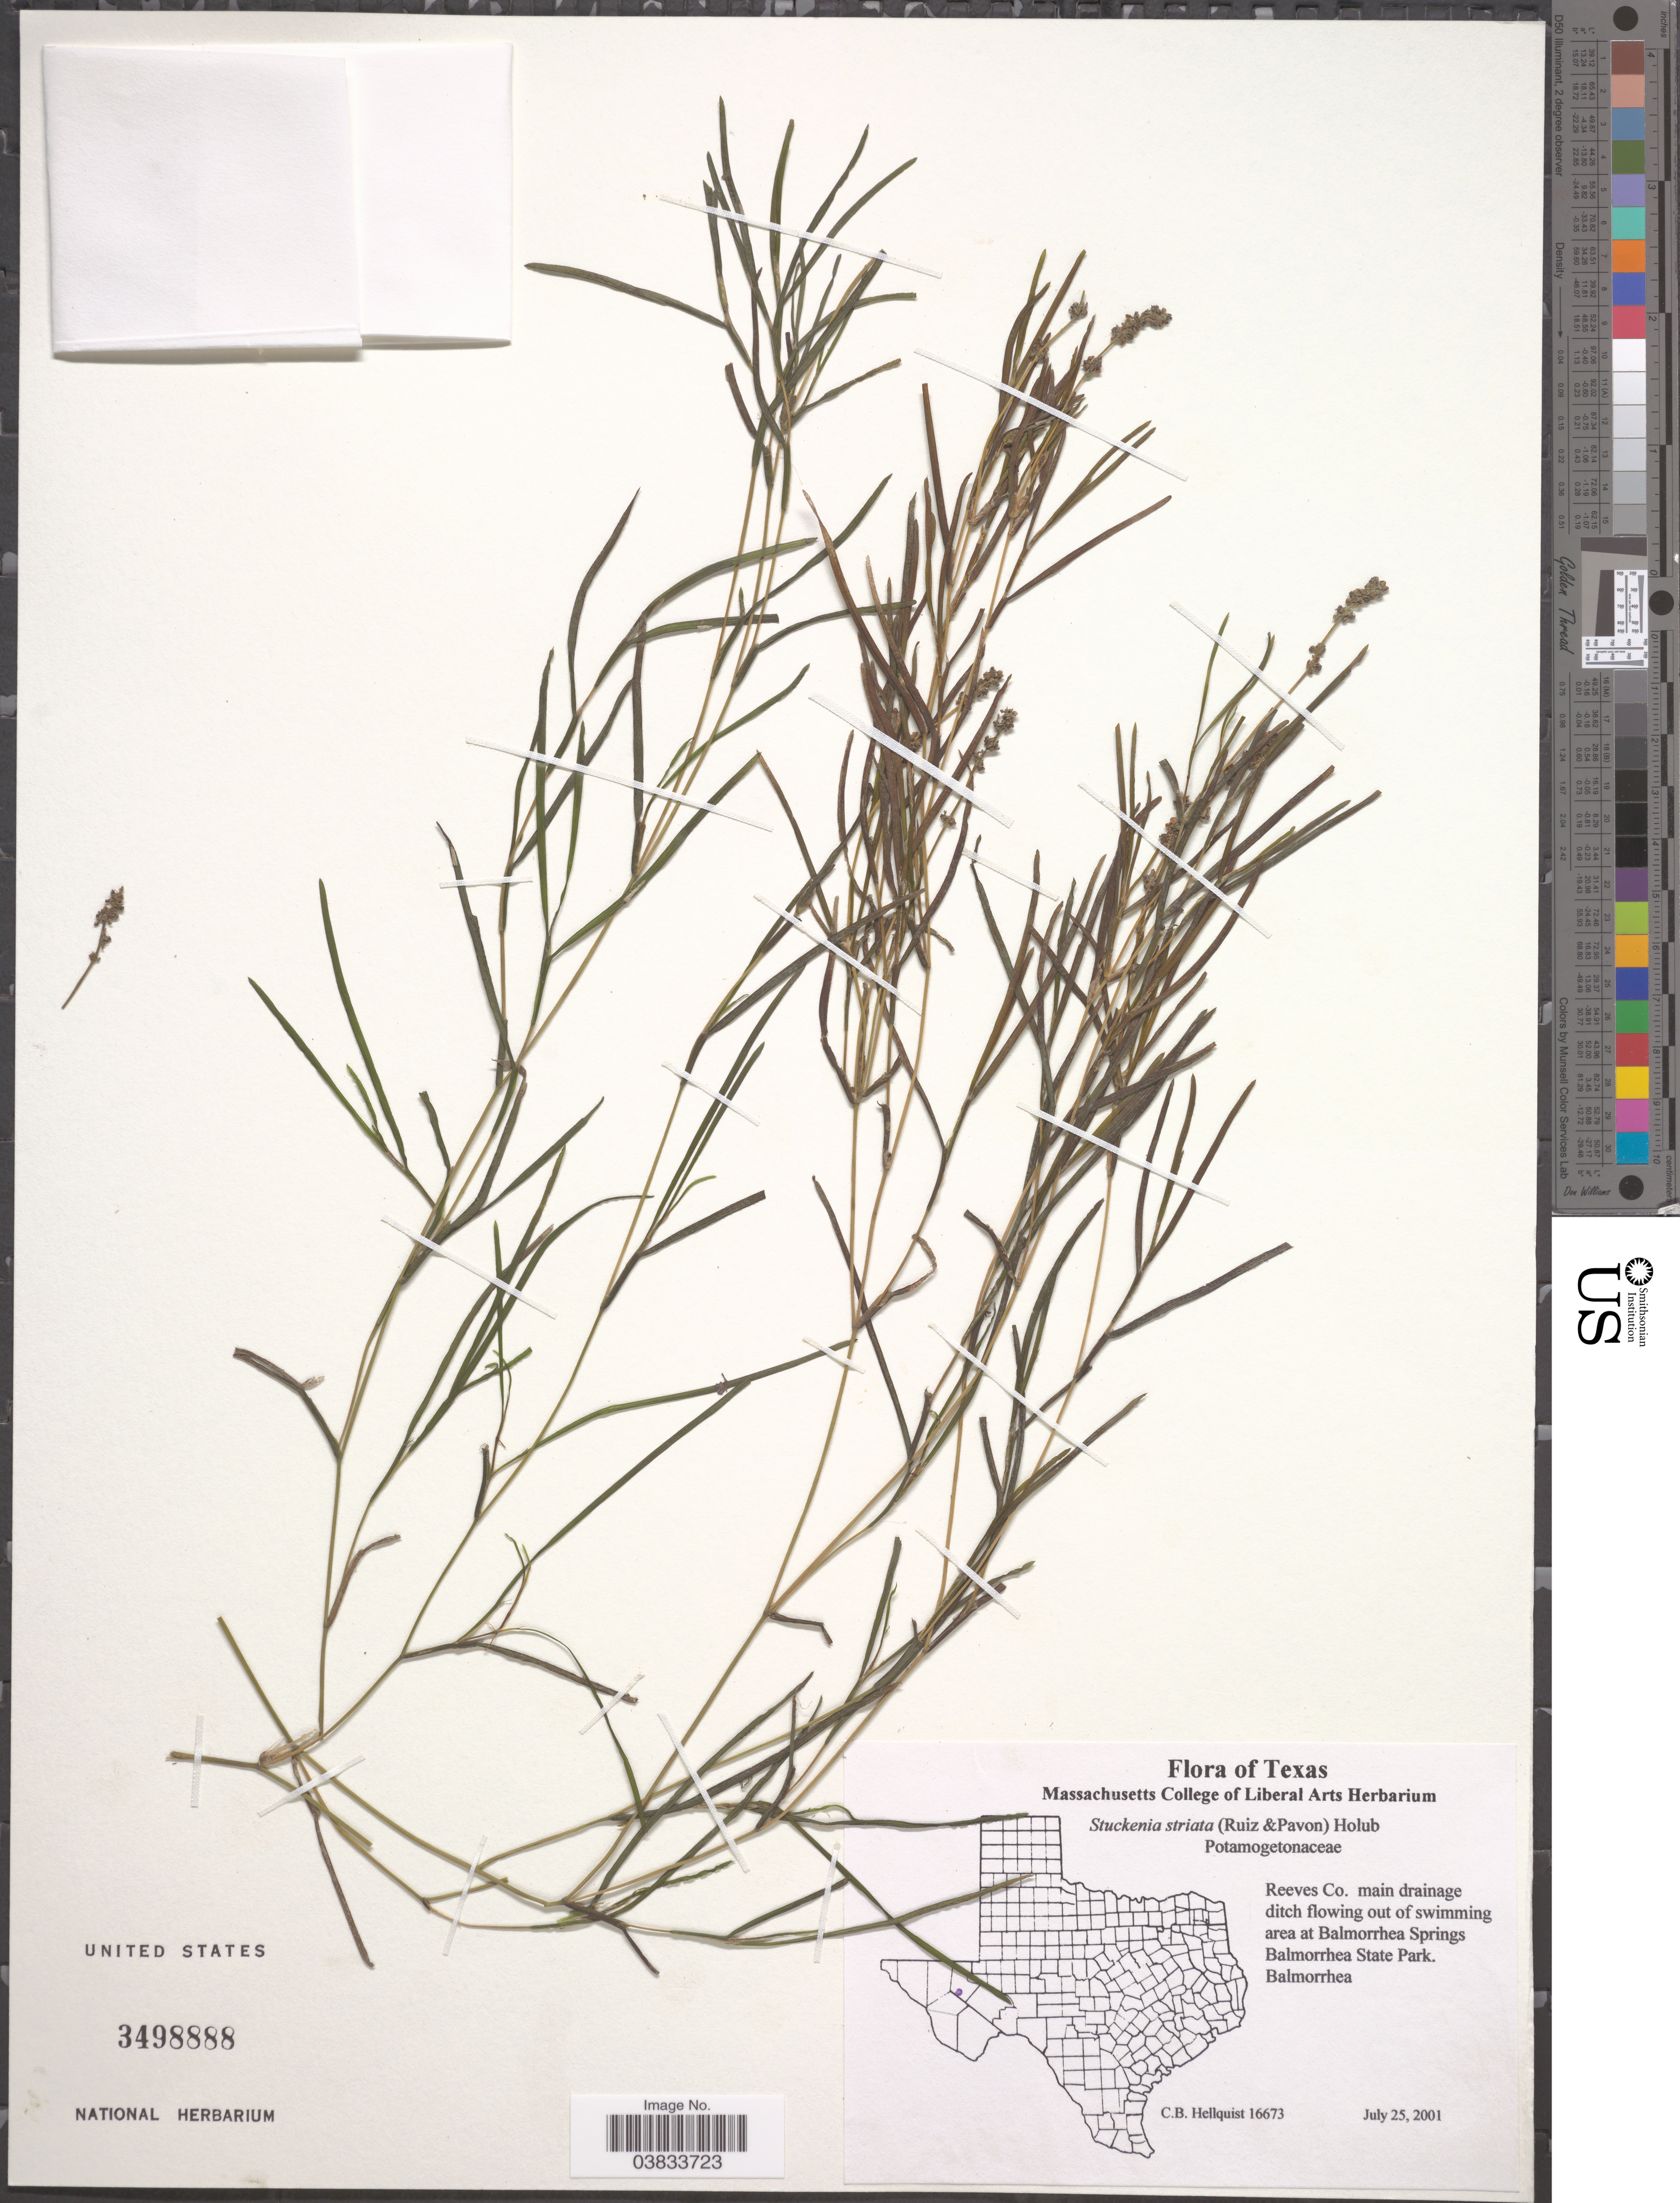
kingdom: Plantae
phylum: Tracheophyta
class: Liliopsida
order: Alismatales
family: Potamogetonaceae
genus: Stuckenia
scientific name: Stuckenia striata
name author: (Ruiz & Pav.) Holub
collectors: C. Hellquist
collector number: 16673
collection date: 2001-07-25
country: United States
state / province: Texas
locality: Reeves Co. main drainage ditch flowing out of swimming area at Balmorrhea Springs Balmorrhea State Park. Balmorrhea.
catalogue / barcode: US 3498888